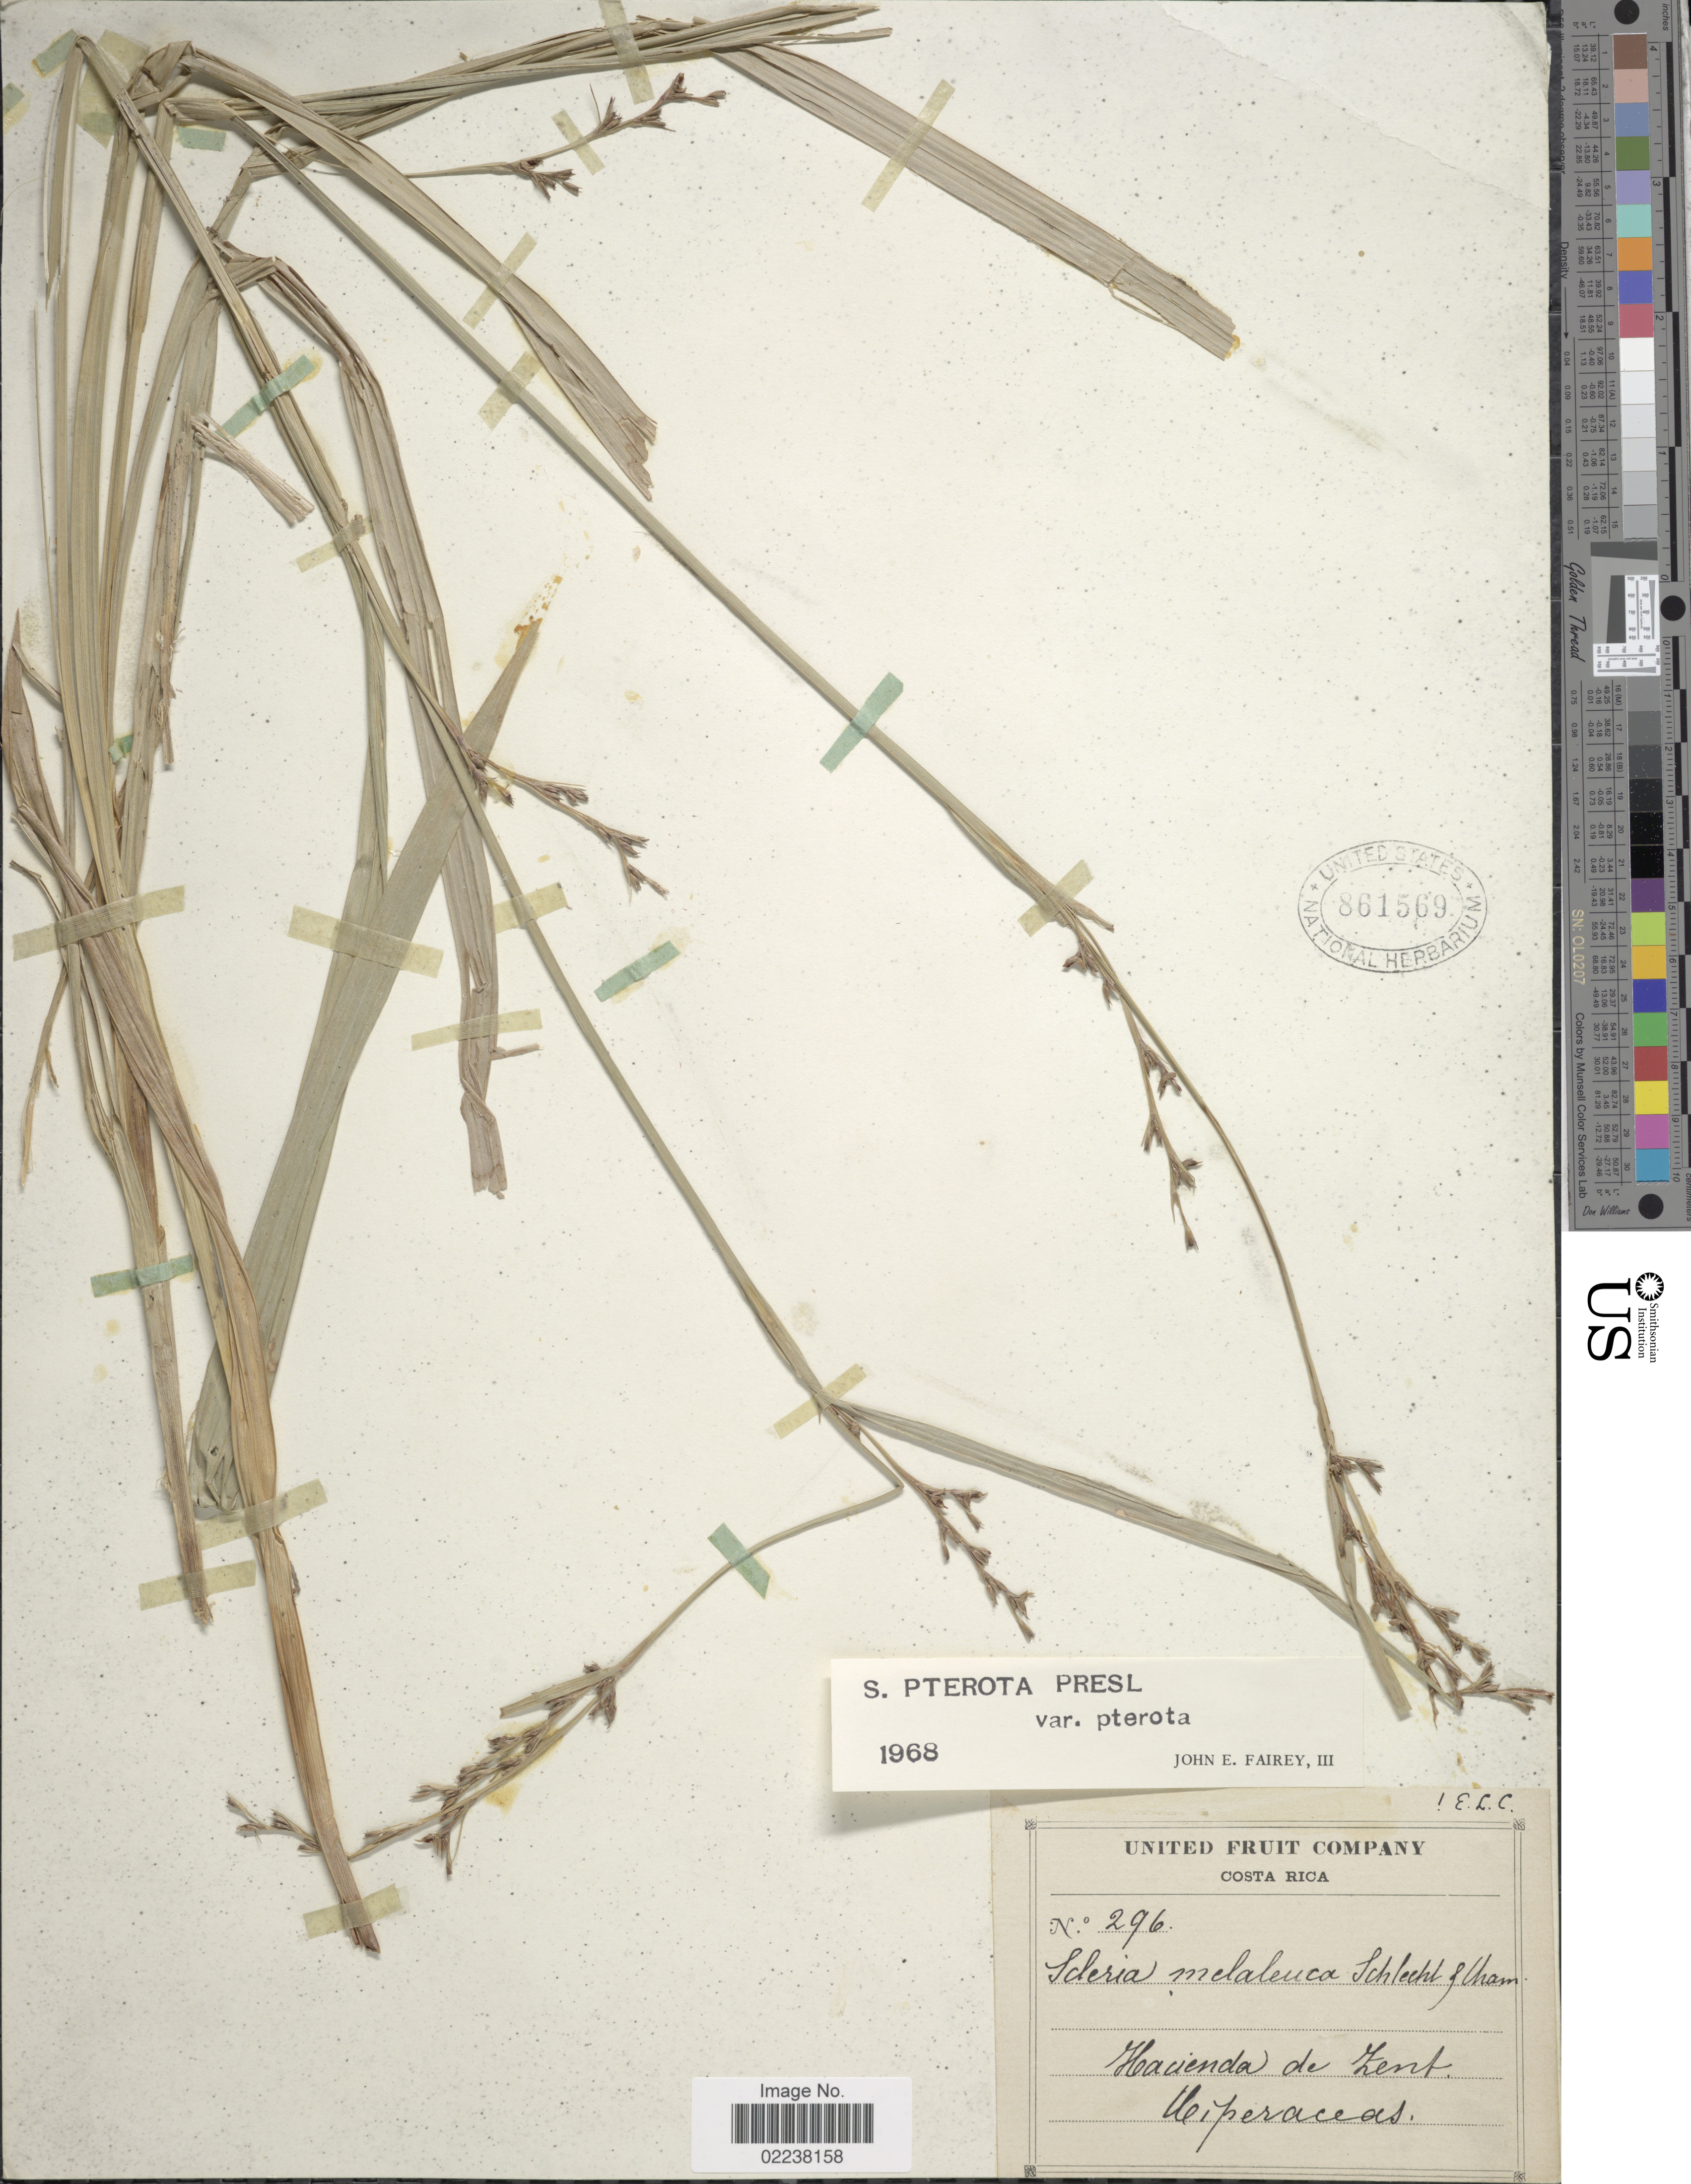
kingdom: Plantae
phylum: Tracheophyta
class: Liliopsida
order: Poales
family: Cyperaceae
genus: Scleria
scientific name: Scleria gaertneri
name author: Raddi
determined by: Strong, Mark T., (BOT), Smithsonian Institution - National Museum of Natural History (UNITED STATES)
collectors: United Fruit Company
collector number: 296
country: Costa Rica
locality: Hacienda de Zent.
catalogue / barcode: US 861569